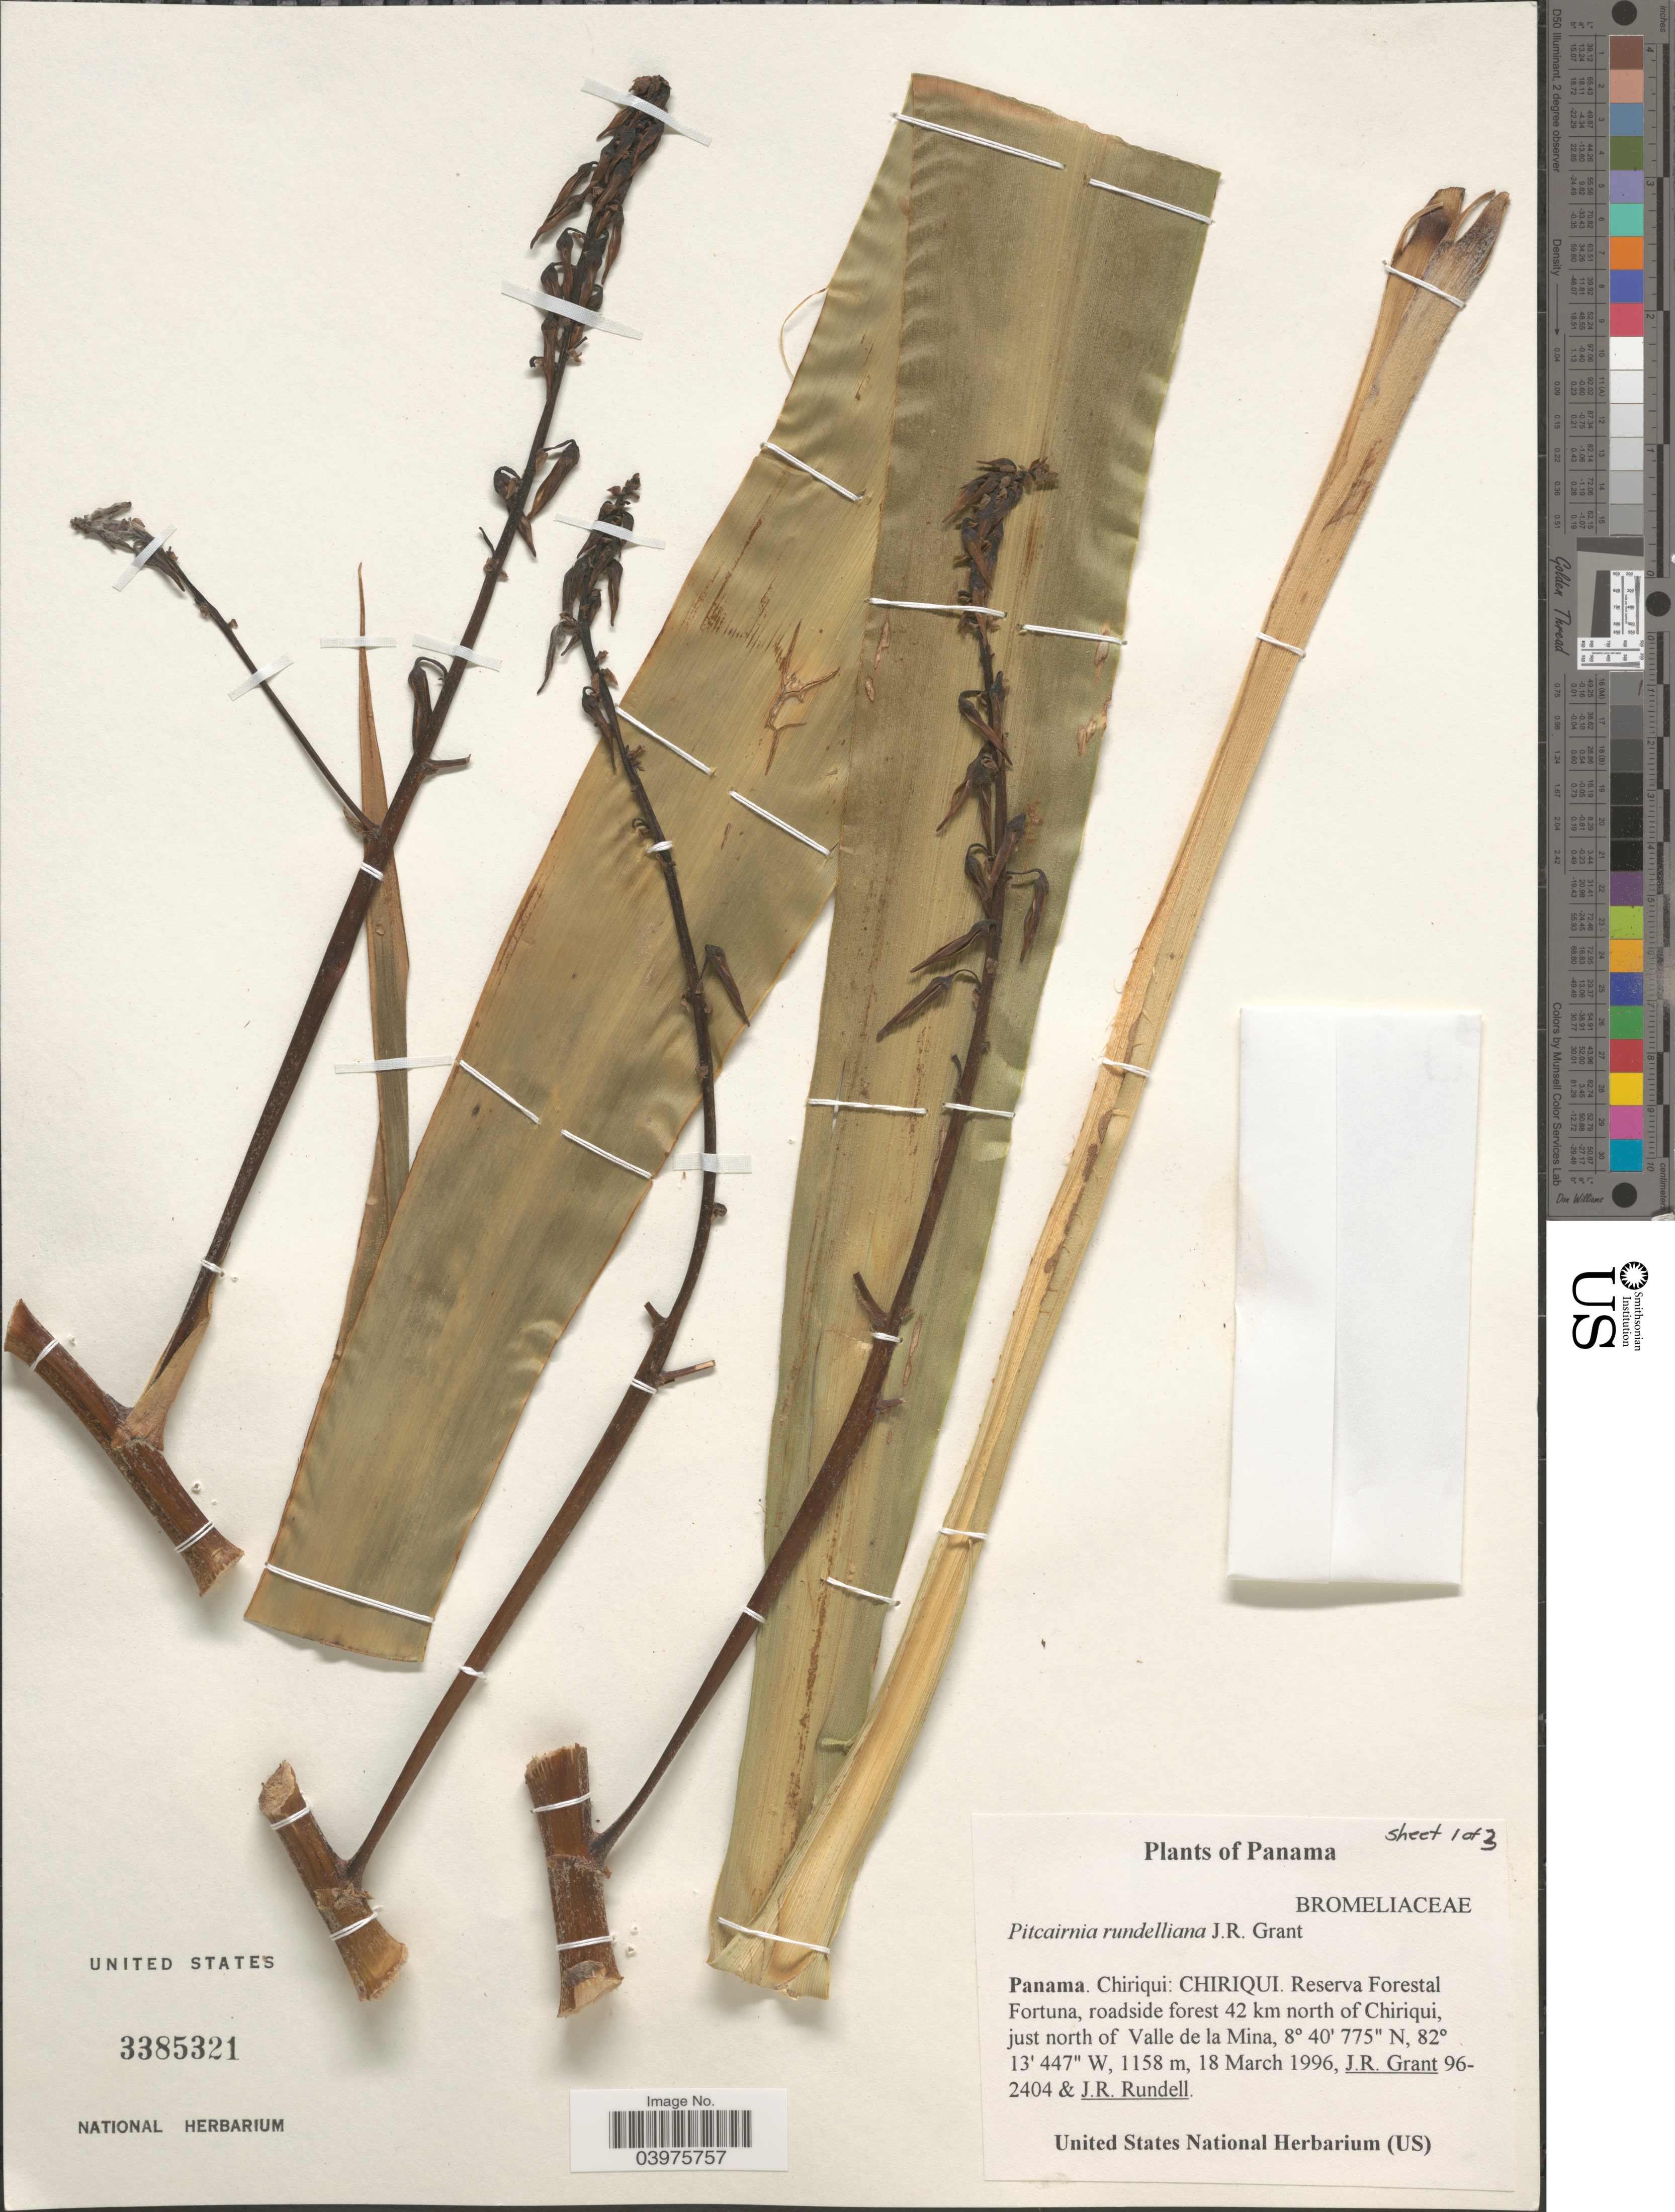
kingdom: Plantae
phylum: Tracheophyta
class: Liliopsida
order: Poales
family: Bromeliaceae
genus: Pitcairnia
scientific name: Pitcairnia rundelliana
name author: J.R. Grant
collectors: J. Grant & J. R. Rundell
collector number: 96-2404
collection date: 1996-03-18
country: Panama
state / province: Chiriqui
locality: Reserva Forestal Fortuna, roadside forest 42 km north of Chiriqui, just north of Valle de la Mina.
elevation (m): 1158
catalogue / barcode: US 3385321